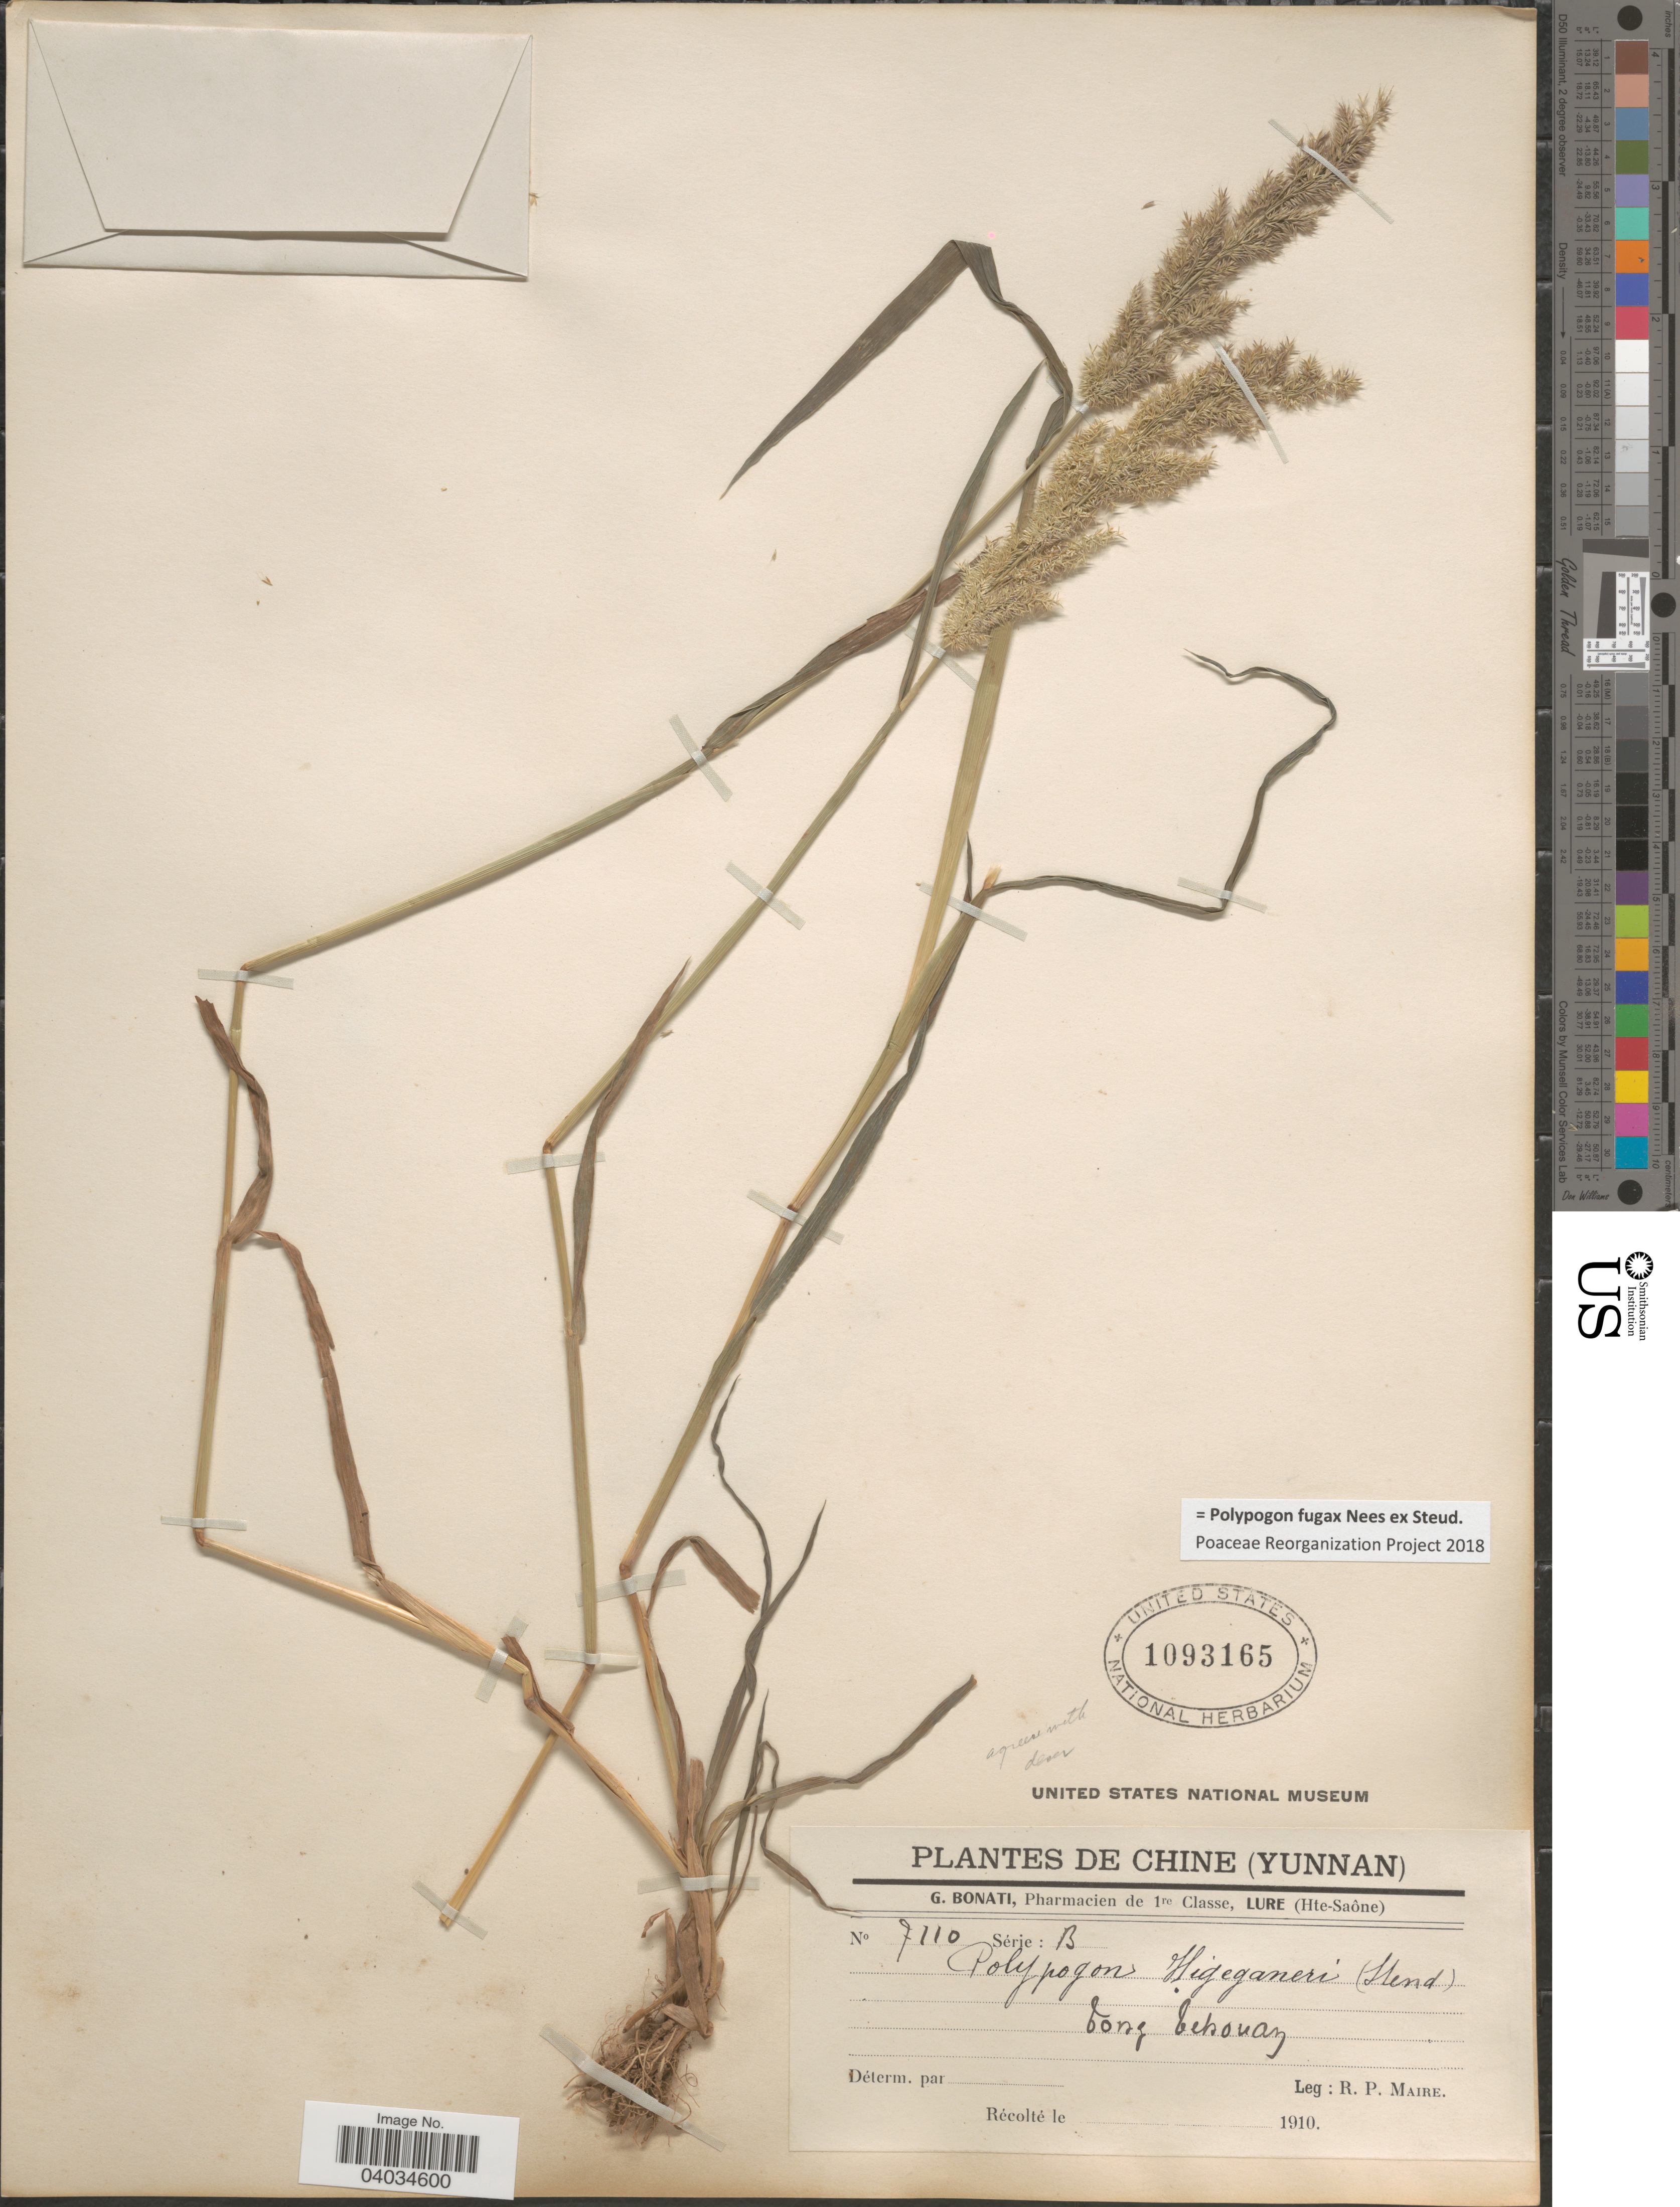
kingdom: Plantae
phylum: Tracheophyta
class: Liliopsida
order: Poales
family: Poaceae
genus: Polypogon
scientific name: Polypogon fugax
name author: Nees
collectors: R.-P. Maire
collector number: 7110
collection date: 1910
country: China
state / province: Yunnan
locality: Tong tchouan.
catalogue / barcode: US 1093165